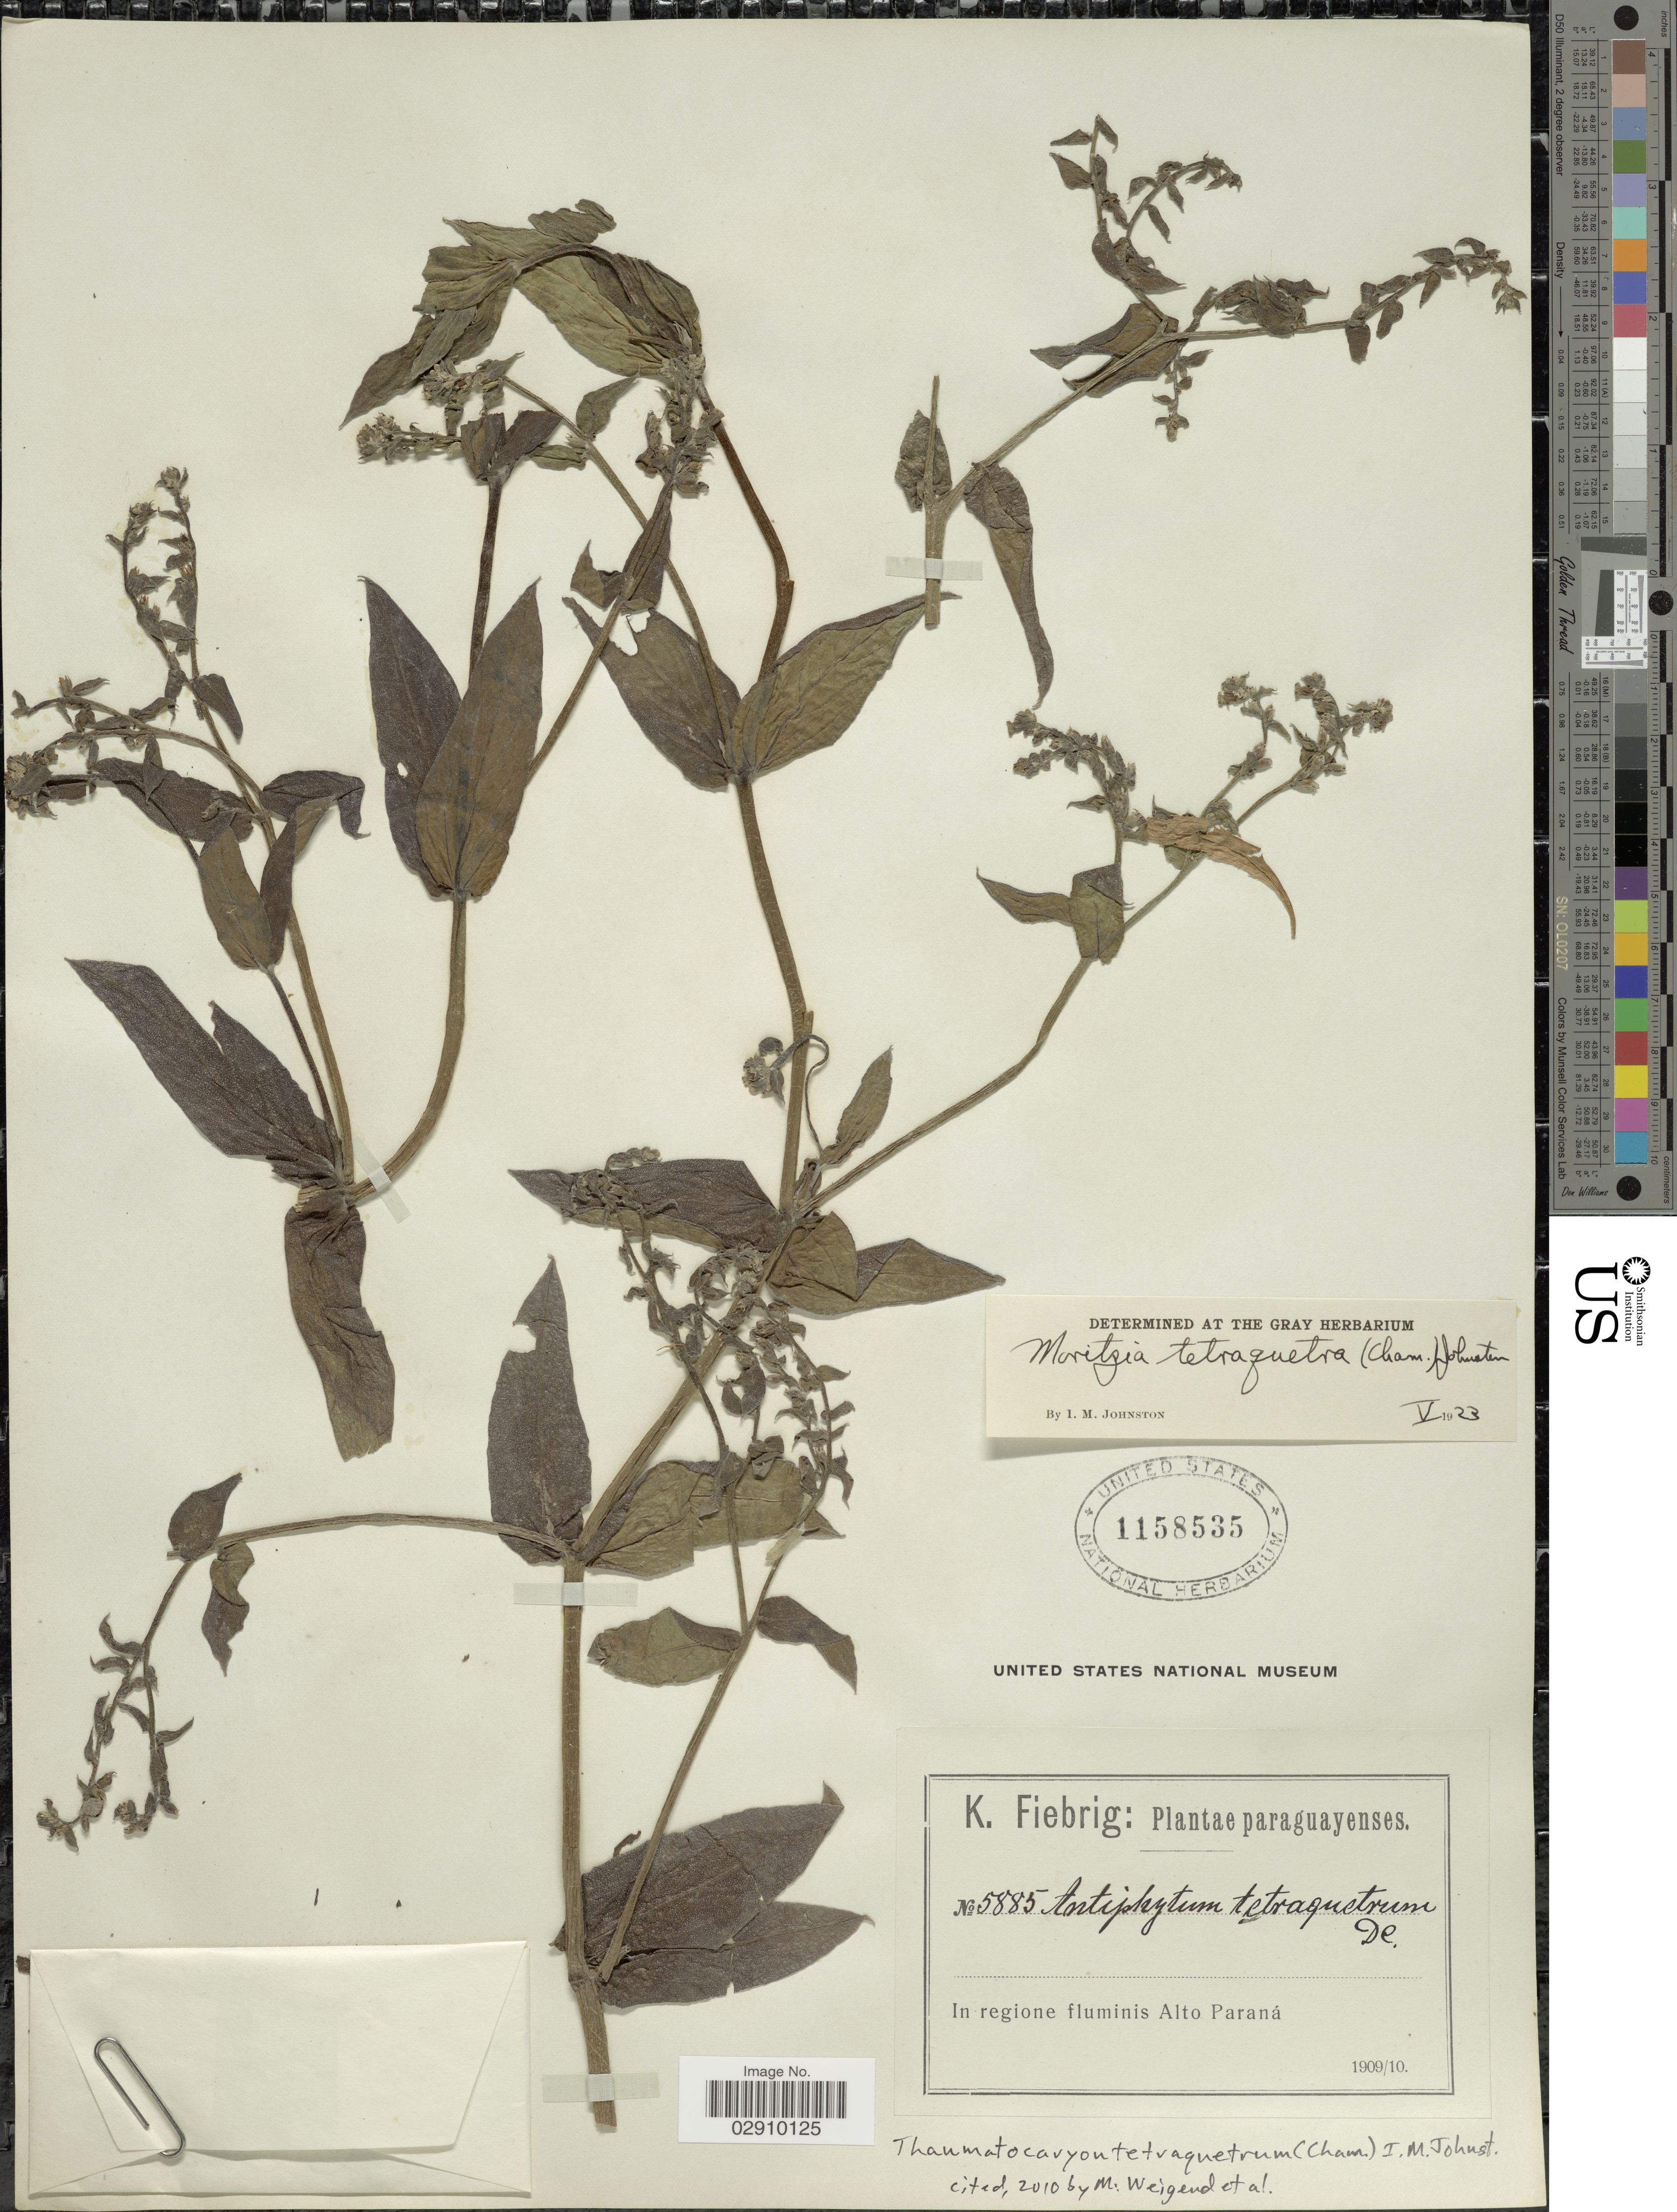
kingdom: Plantae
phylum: Tracheophyta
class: Magnoliopsida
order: Boraginales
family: Boraginaceae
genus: Thaumatocaryon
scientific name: Thaumatocaryon tetraquetrum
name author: (Cham.) I.M. Johnst.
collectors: K. Fiebrig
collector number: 5885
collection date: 1909/1910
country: Paraguay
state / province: Alto Parana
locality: In regione fluminis Alto Paraná.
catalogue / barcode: US 1158535